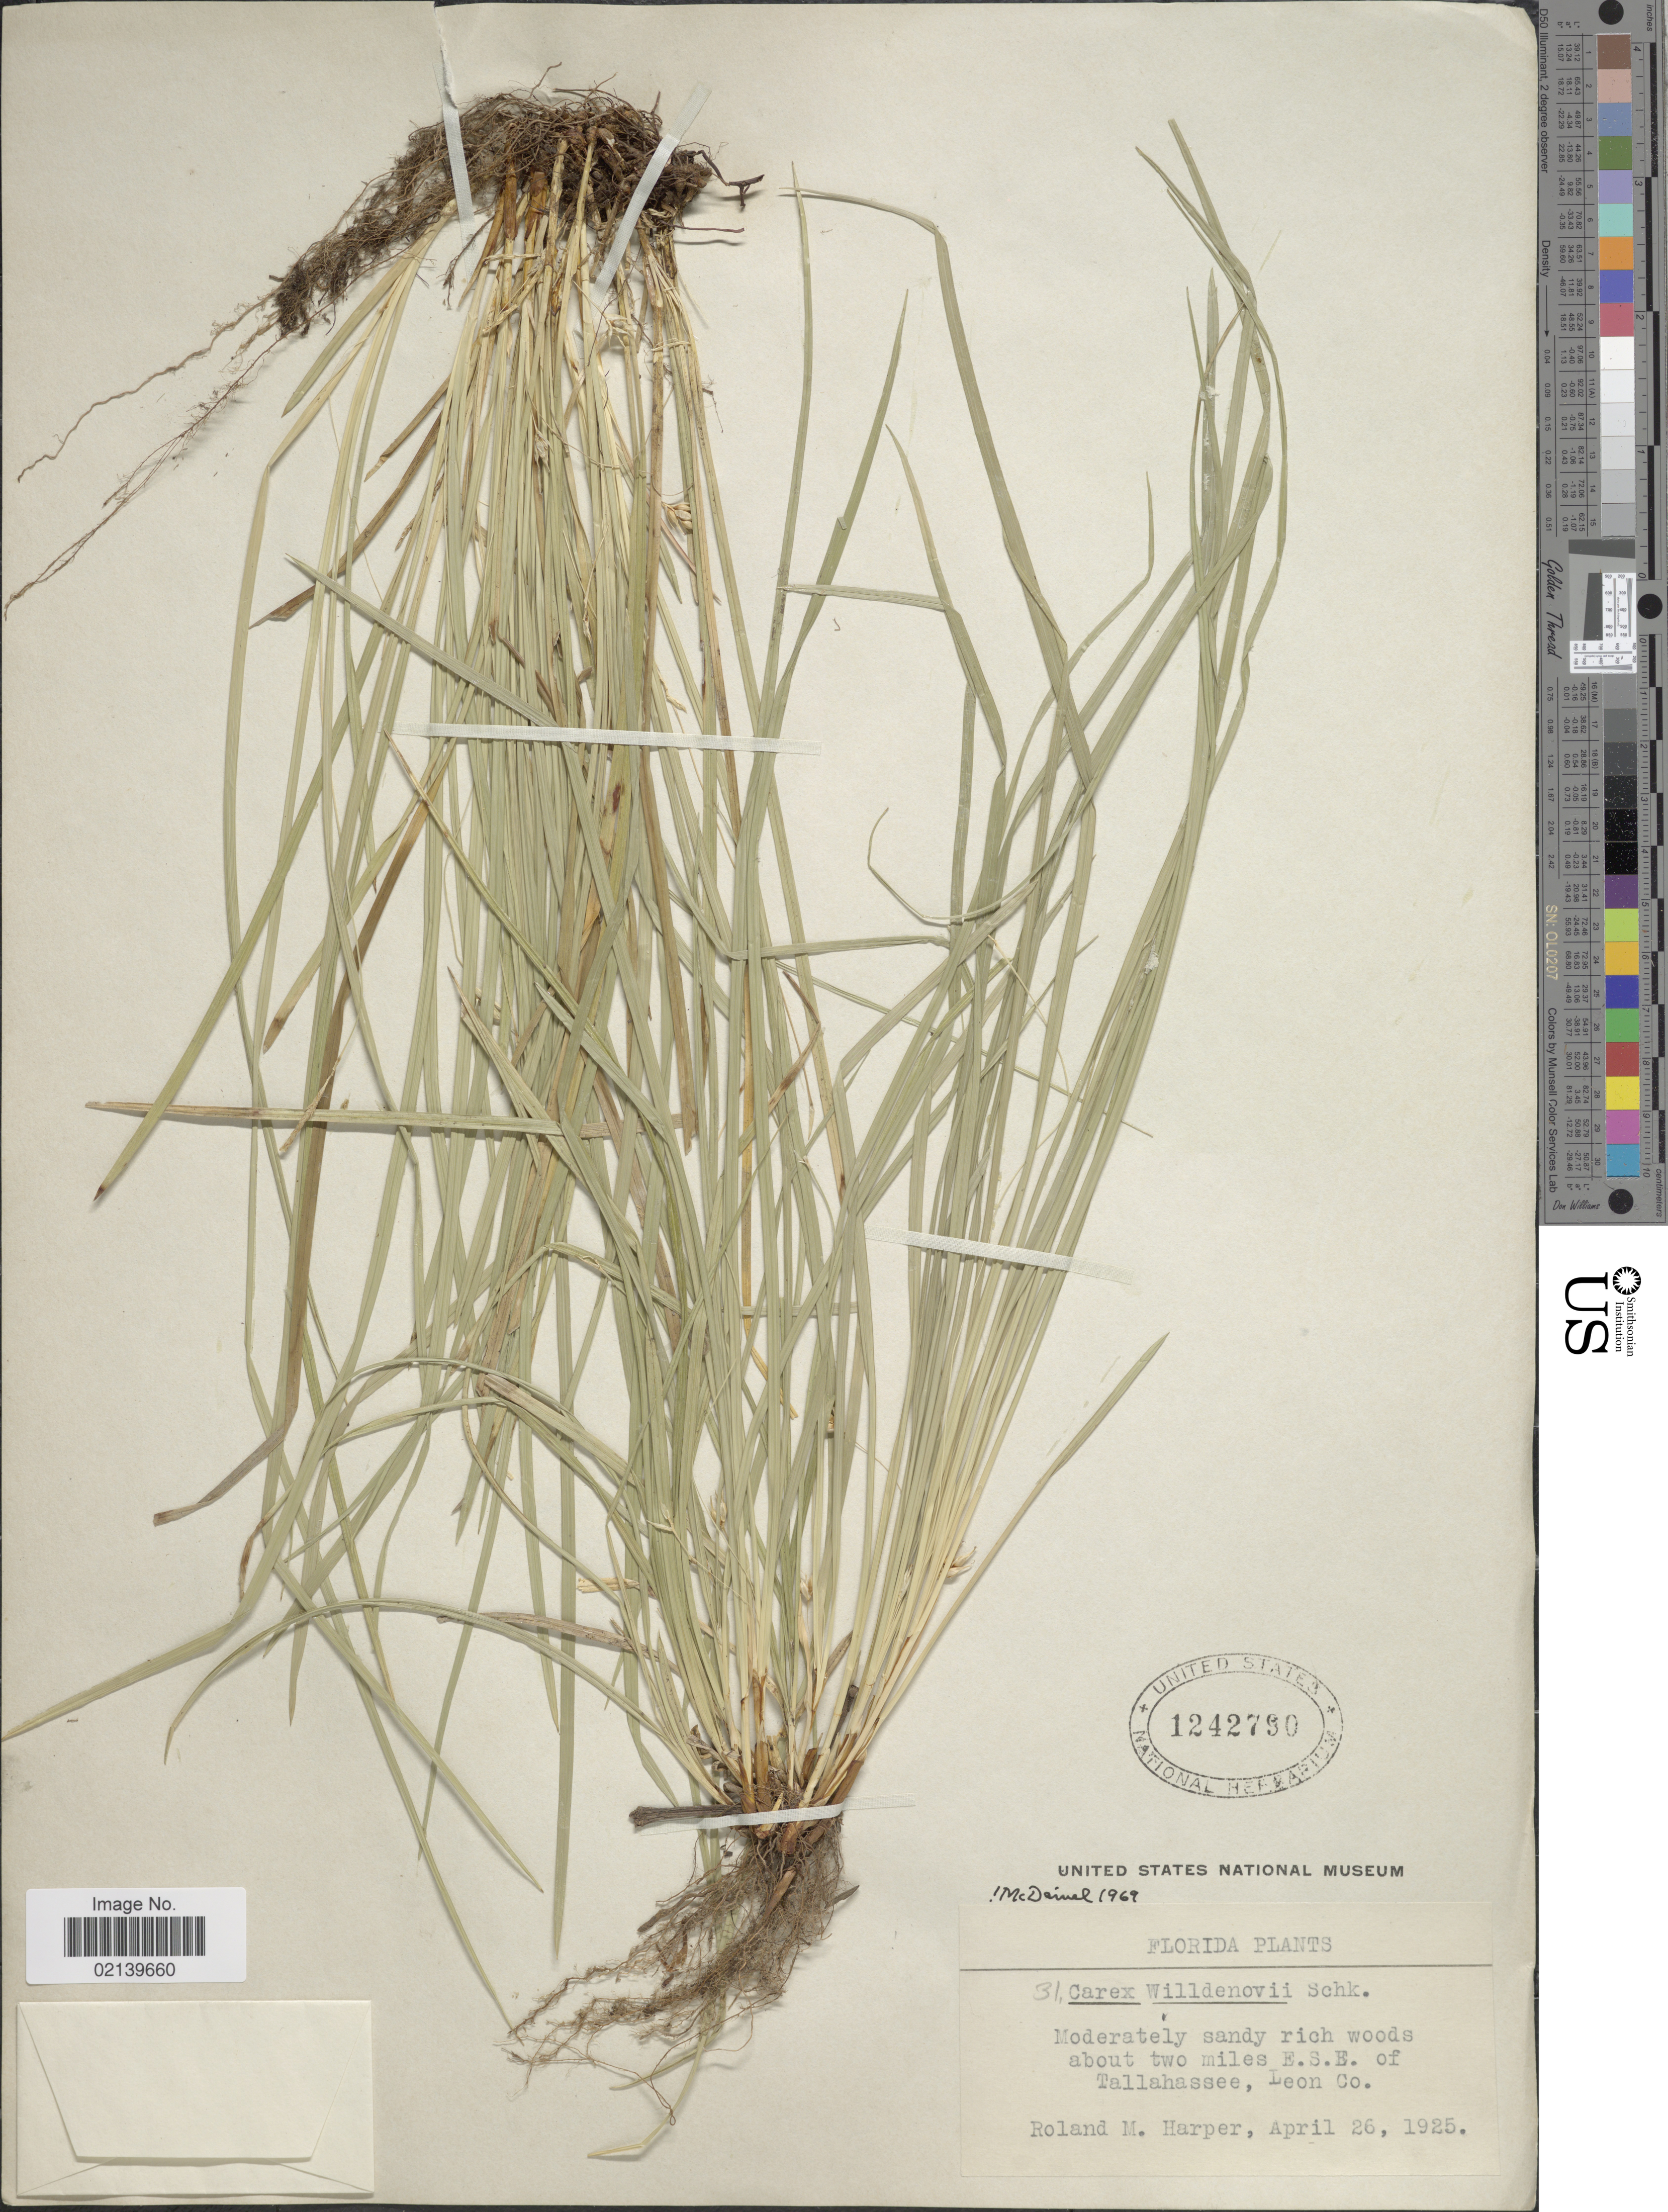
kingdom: Plantae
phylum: Tracheophyta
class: Liliopsida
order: Poales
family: Cyperaceae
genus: Carex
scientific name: Carex willdenowii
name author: Willd.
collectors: R. M. Harper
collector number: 31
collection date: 1925-04-26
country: United States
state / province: Florida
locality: Moderately sandy rich woods about two miles E.S.E. of Tallahassee, Leon Co.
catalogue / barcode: US 1242730